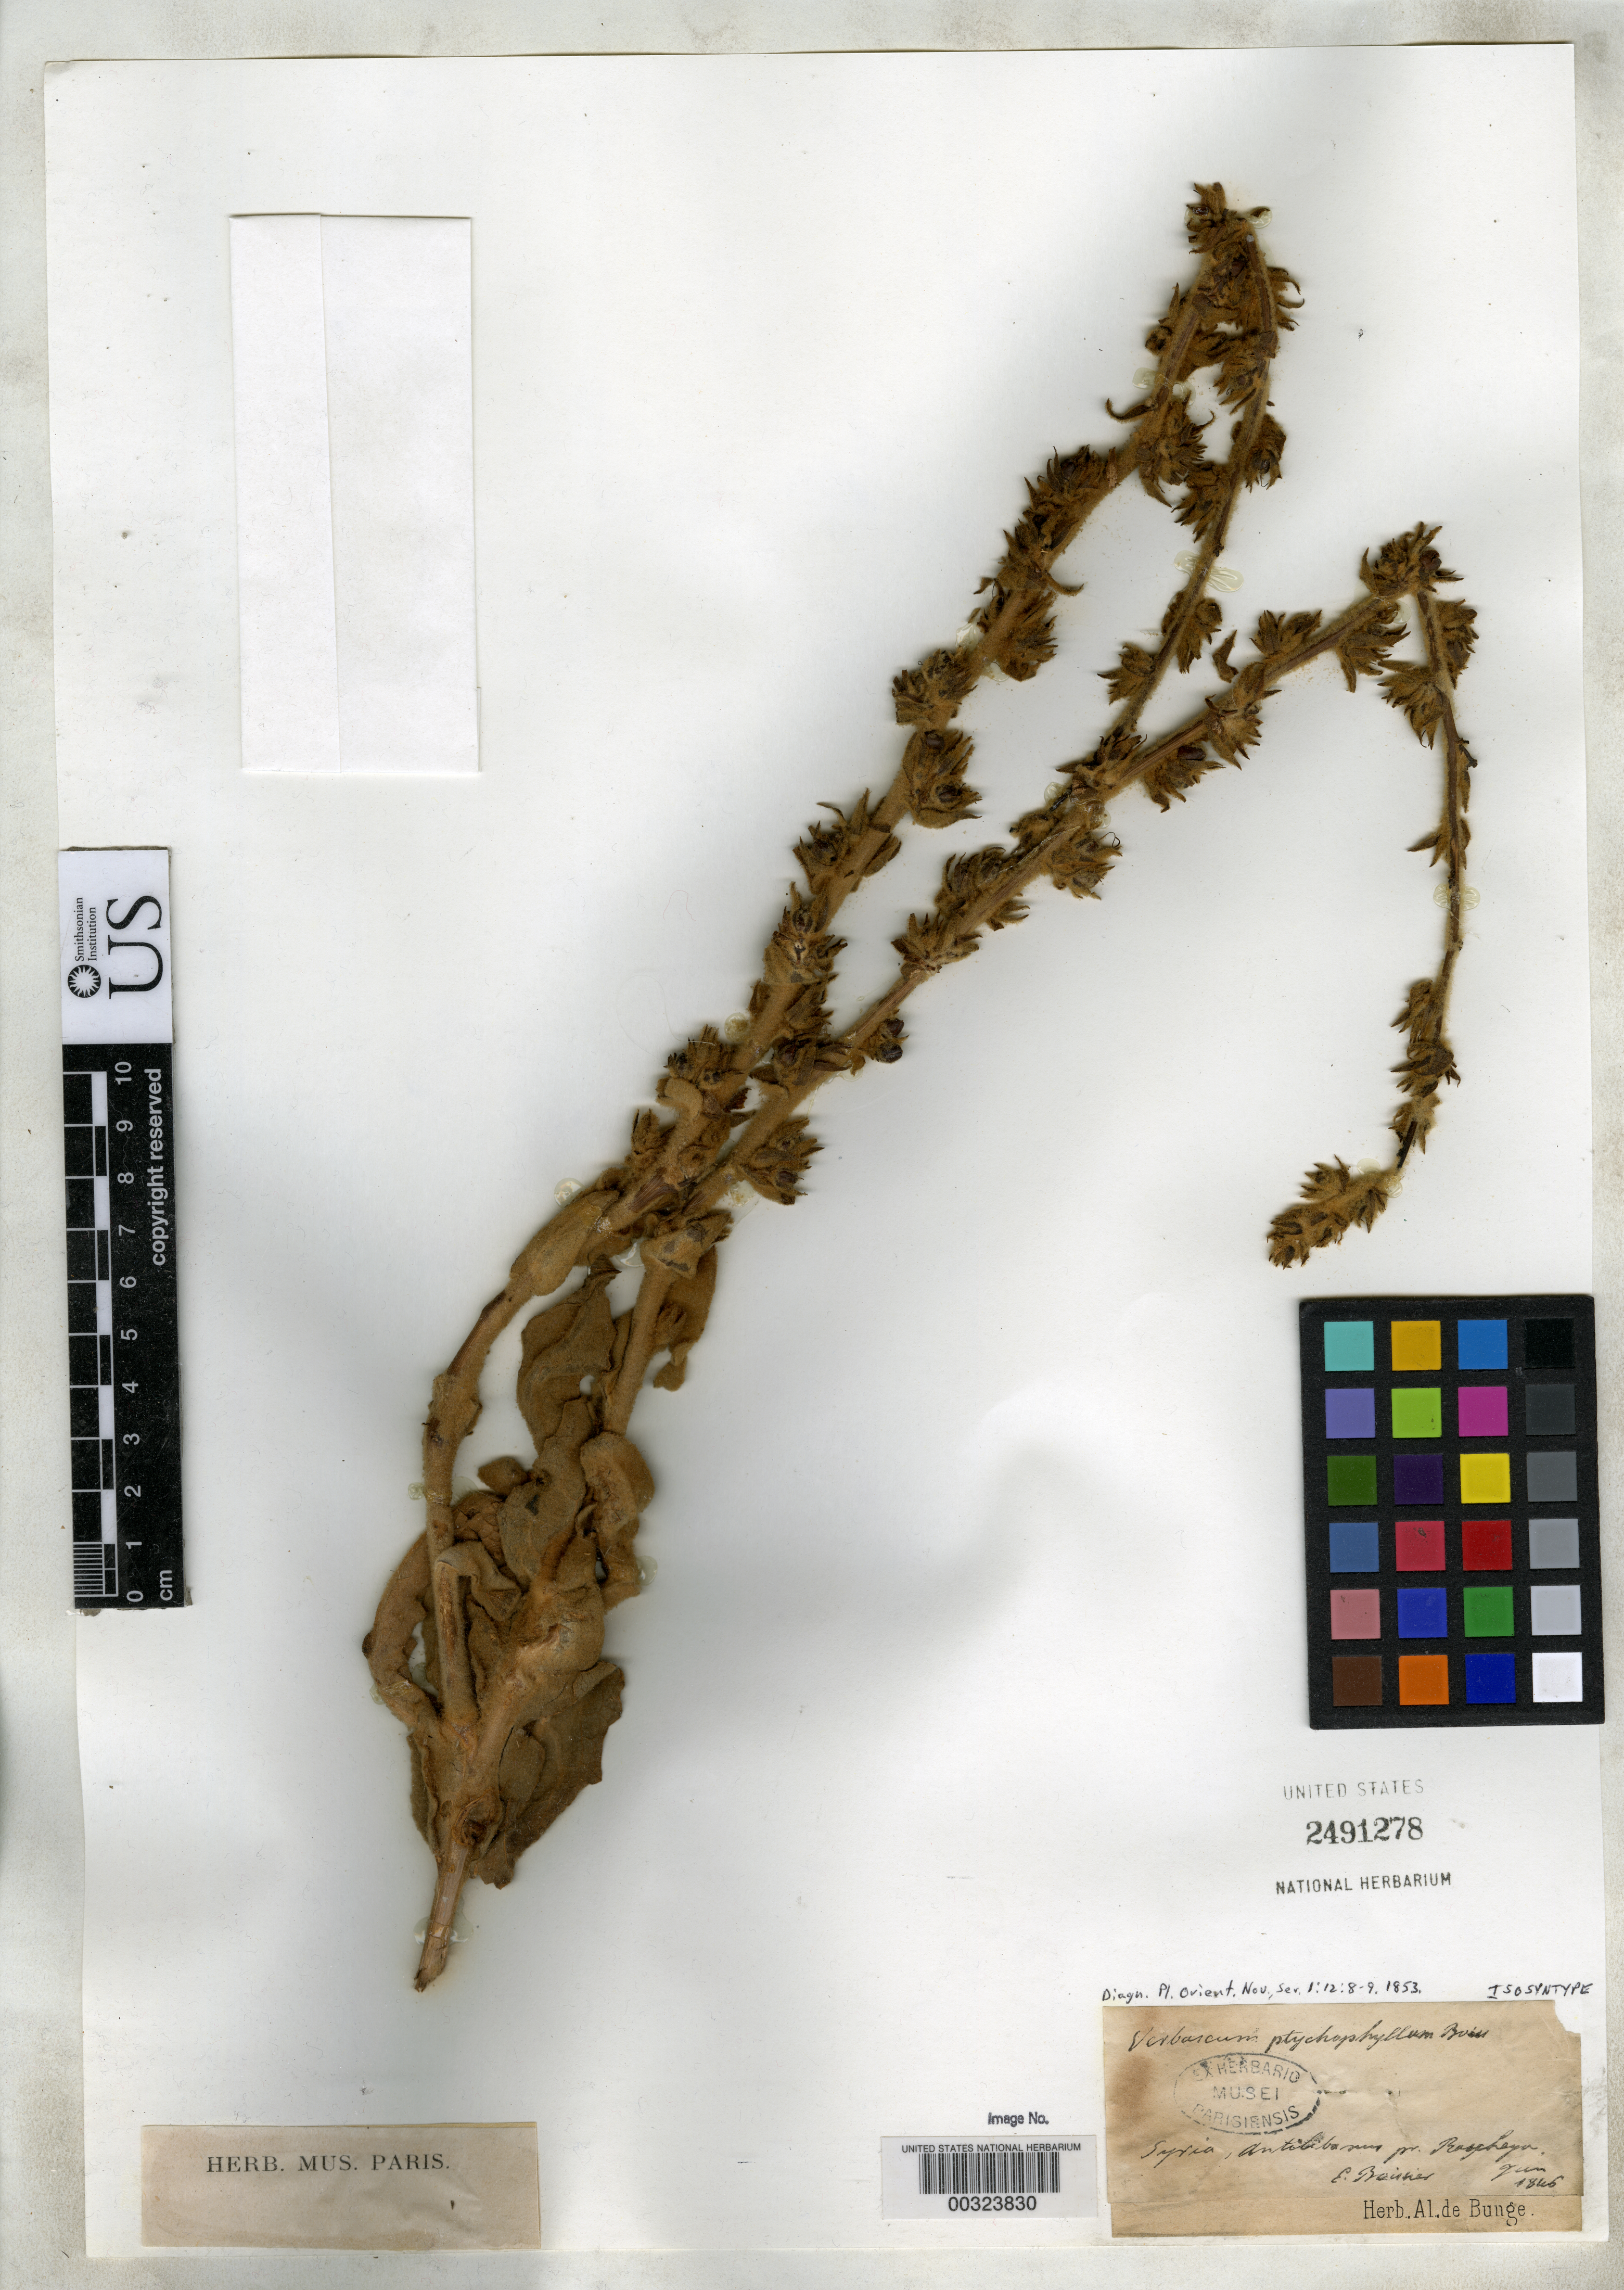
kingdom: Plantae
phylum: Tracheophyta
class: Magnoliopsida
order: Lamiales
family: Scrophulariaceae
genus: Verbascum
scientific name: Verbascum ptychophyllum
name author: Boiss.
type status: Isotype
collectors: K. G. Kotschy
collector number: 171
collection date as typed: Jun 1846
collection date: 1846-06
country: Syria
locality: Antilbanum, Pr. Boscheyn.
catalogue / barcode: US 2491278